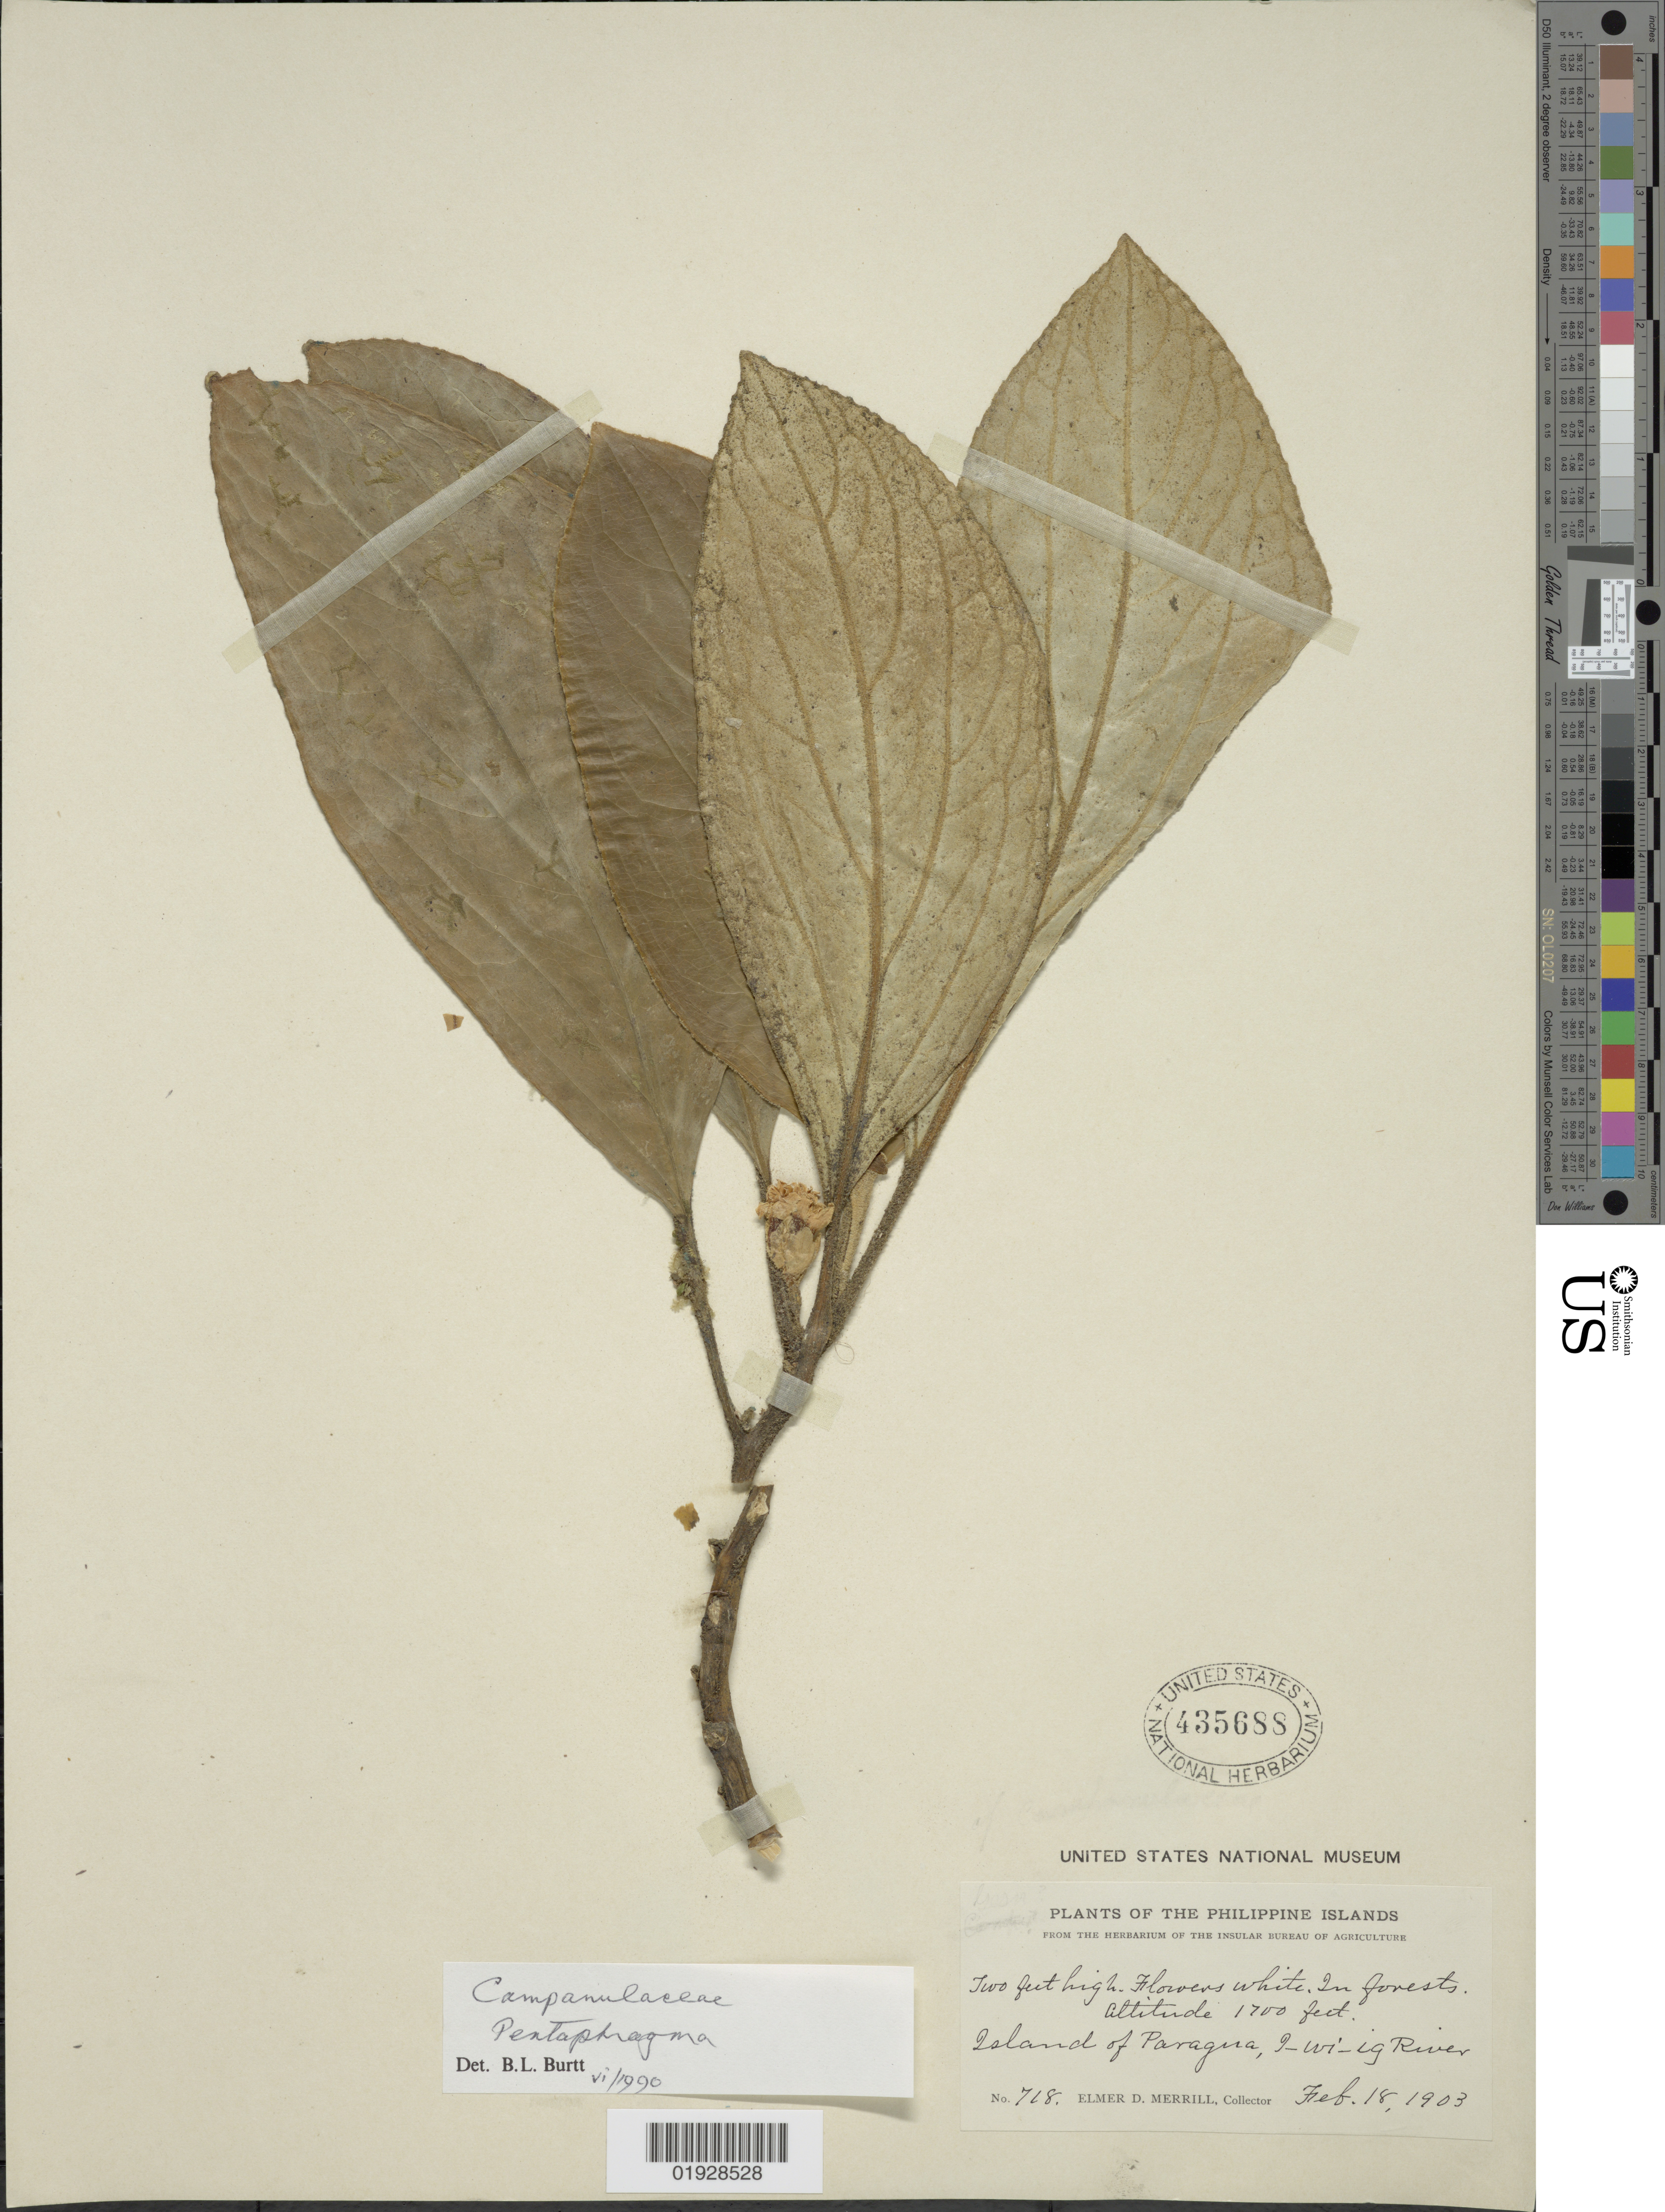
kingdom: Plantae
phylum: Tracheophyta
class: Magnoliopsida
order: Asterales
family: Pentaphragmataceae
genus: Pentaphragma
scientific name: Pentaphragma sp.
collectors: E. D. Merrill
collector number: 718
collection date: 1903-02-18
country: Philippines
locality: Island of Paragua, I-wi-ig River.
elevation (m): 518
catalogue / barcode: US 435688